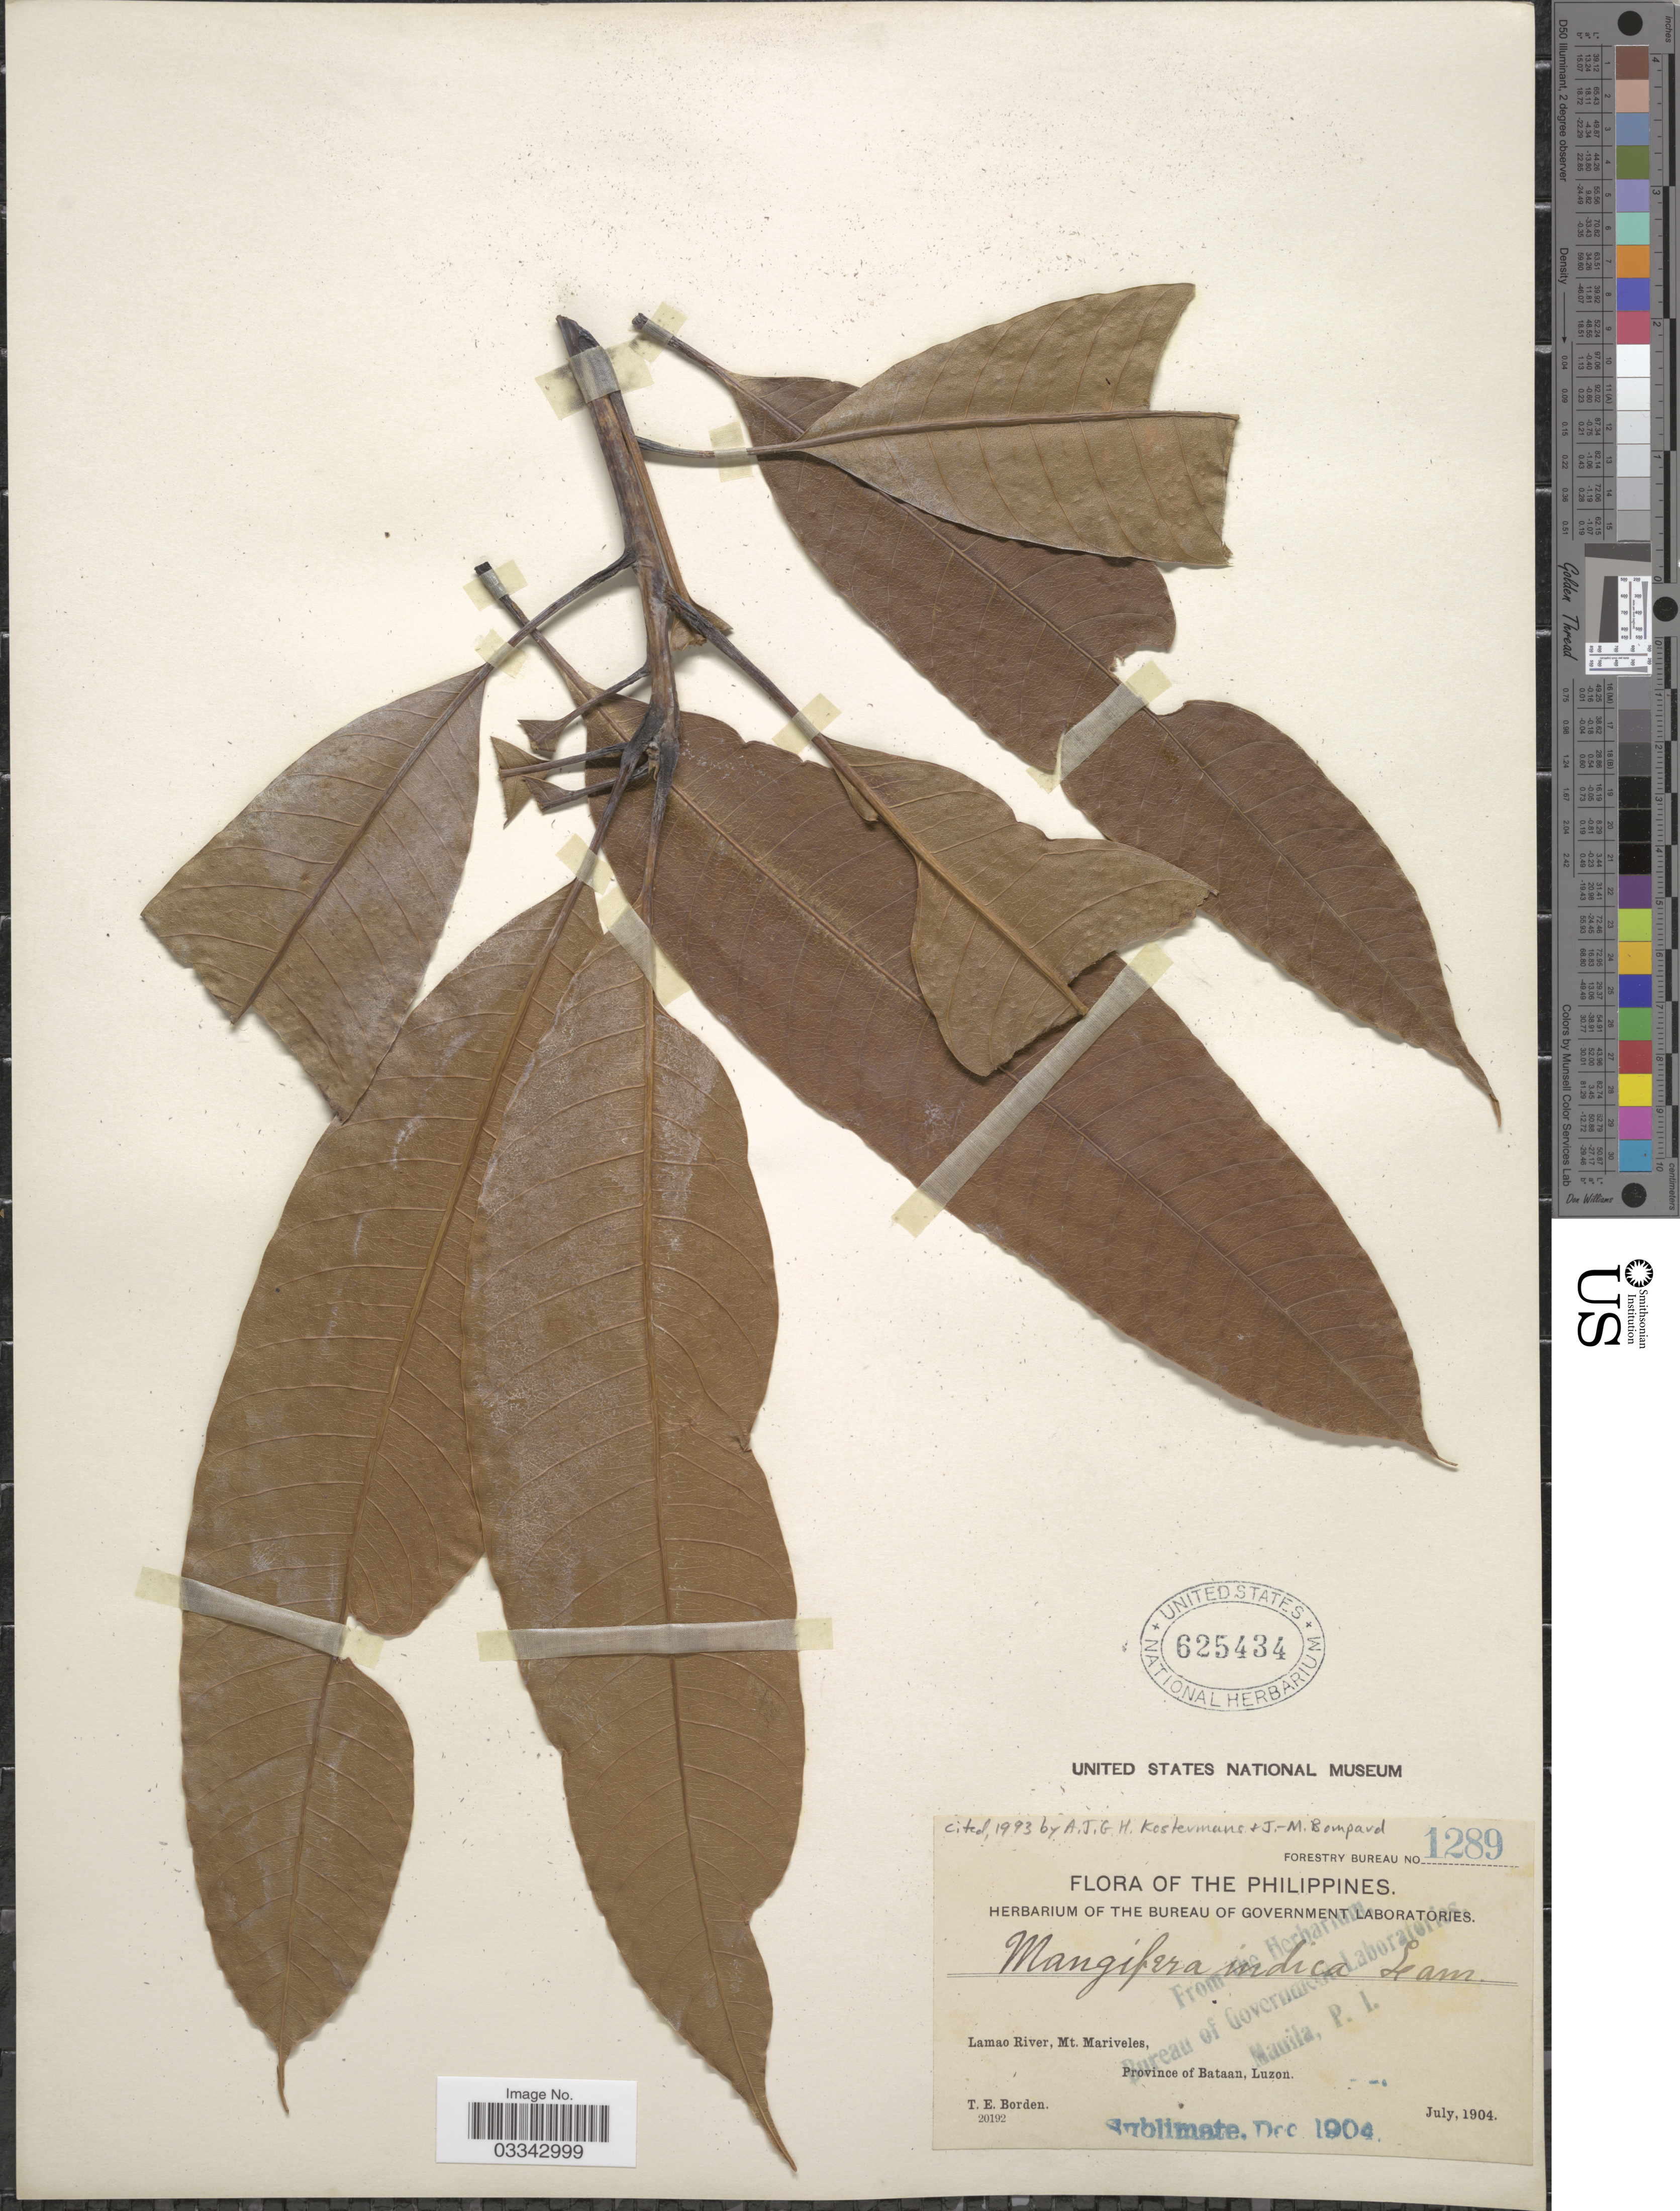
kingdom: Plantae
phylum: Tracheophyta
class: Magnoliopsida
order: Sapindales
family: Anacardiaceae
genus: Mangifera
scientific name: Mangifera indica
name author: L.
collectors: T. E. Borden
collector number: Forestry Bureau 1289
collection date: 1904-07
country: Philippines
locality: Lamao River, Mt. Mariveles, Province of Bataan, Luzon.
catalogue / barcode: US 625434